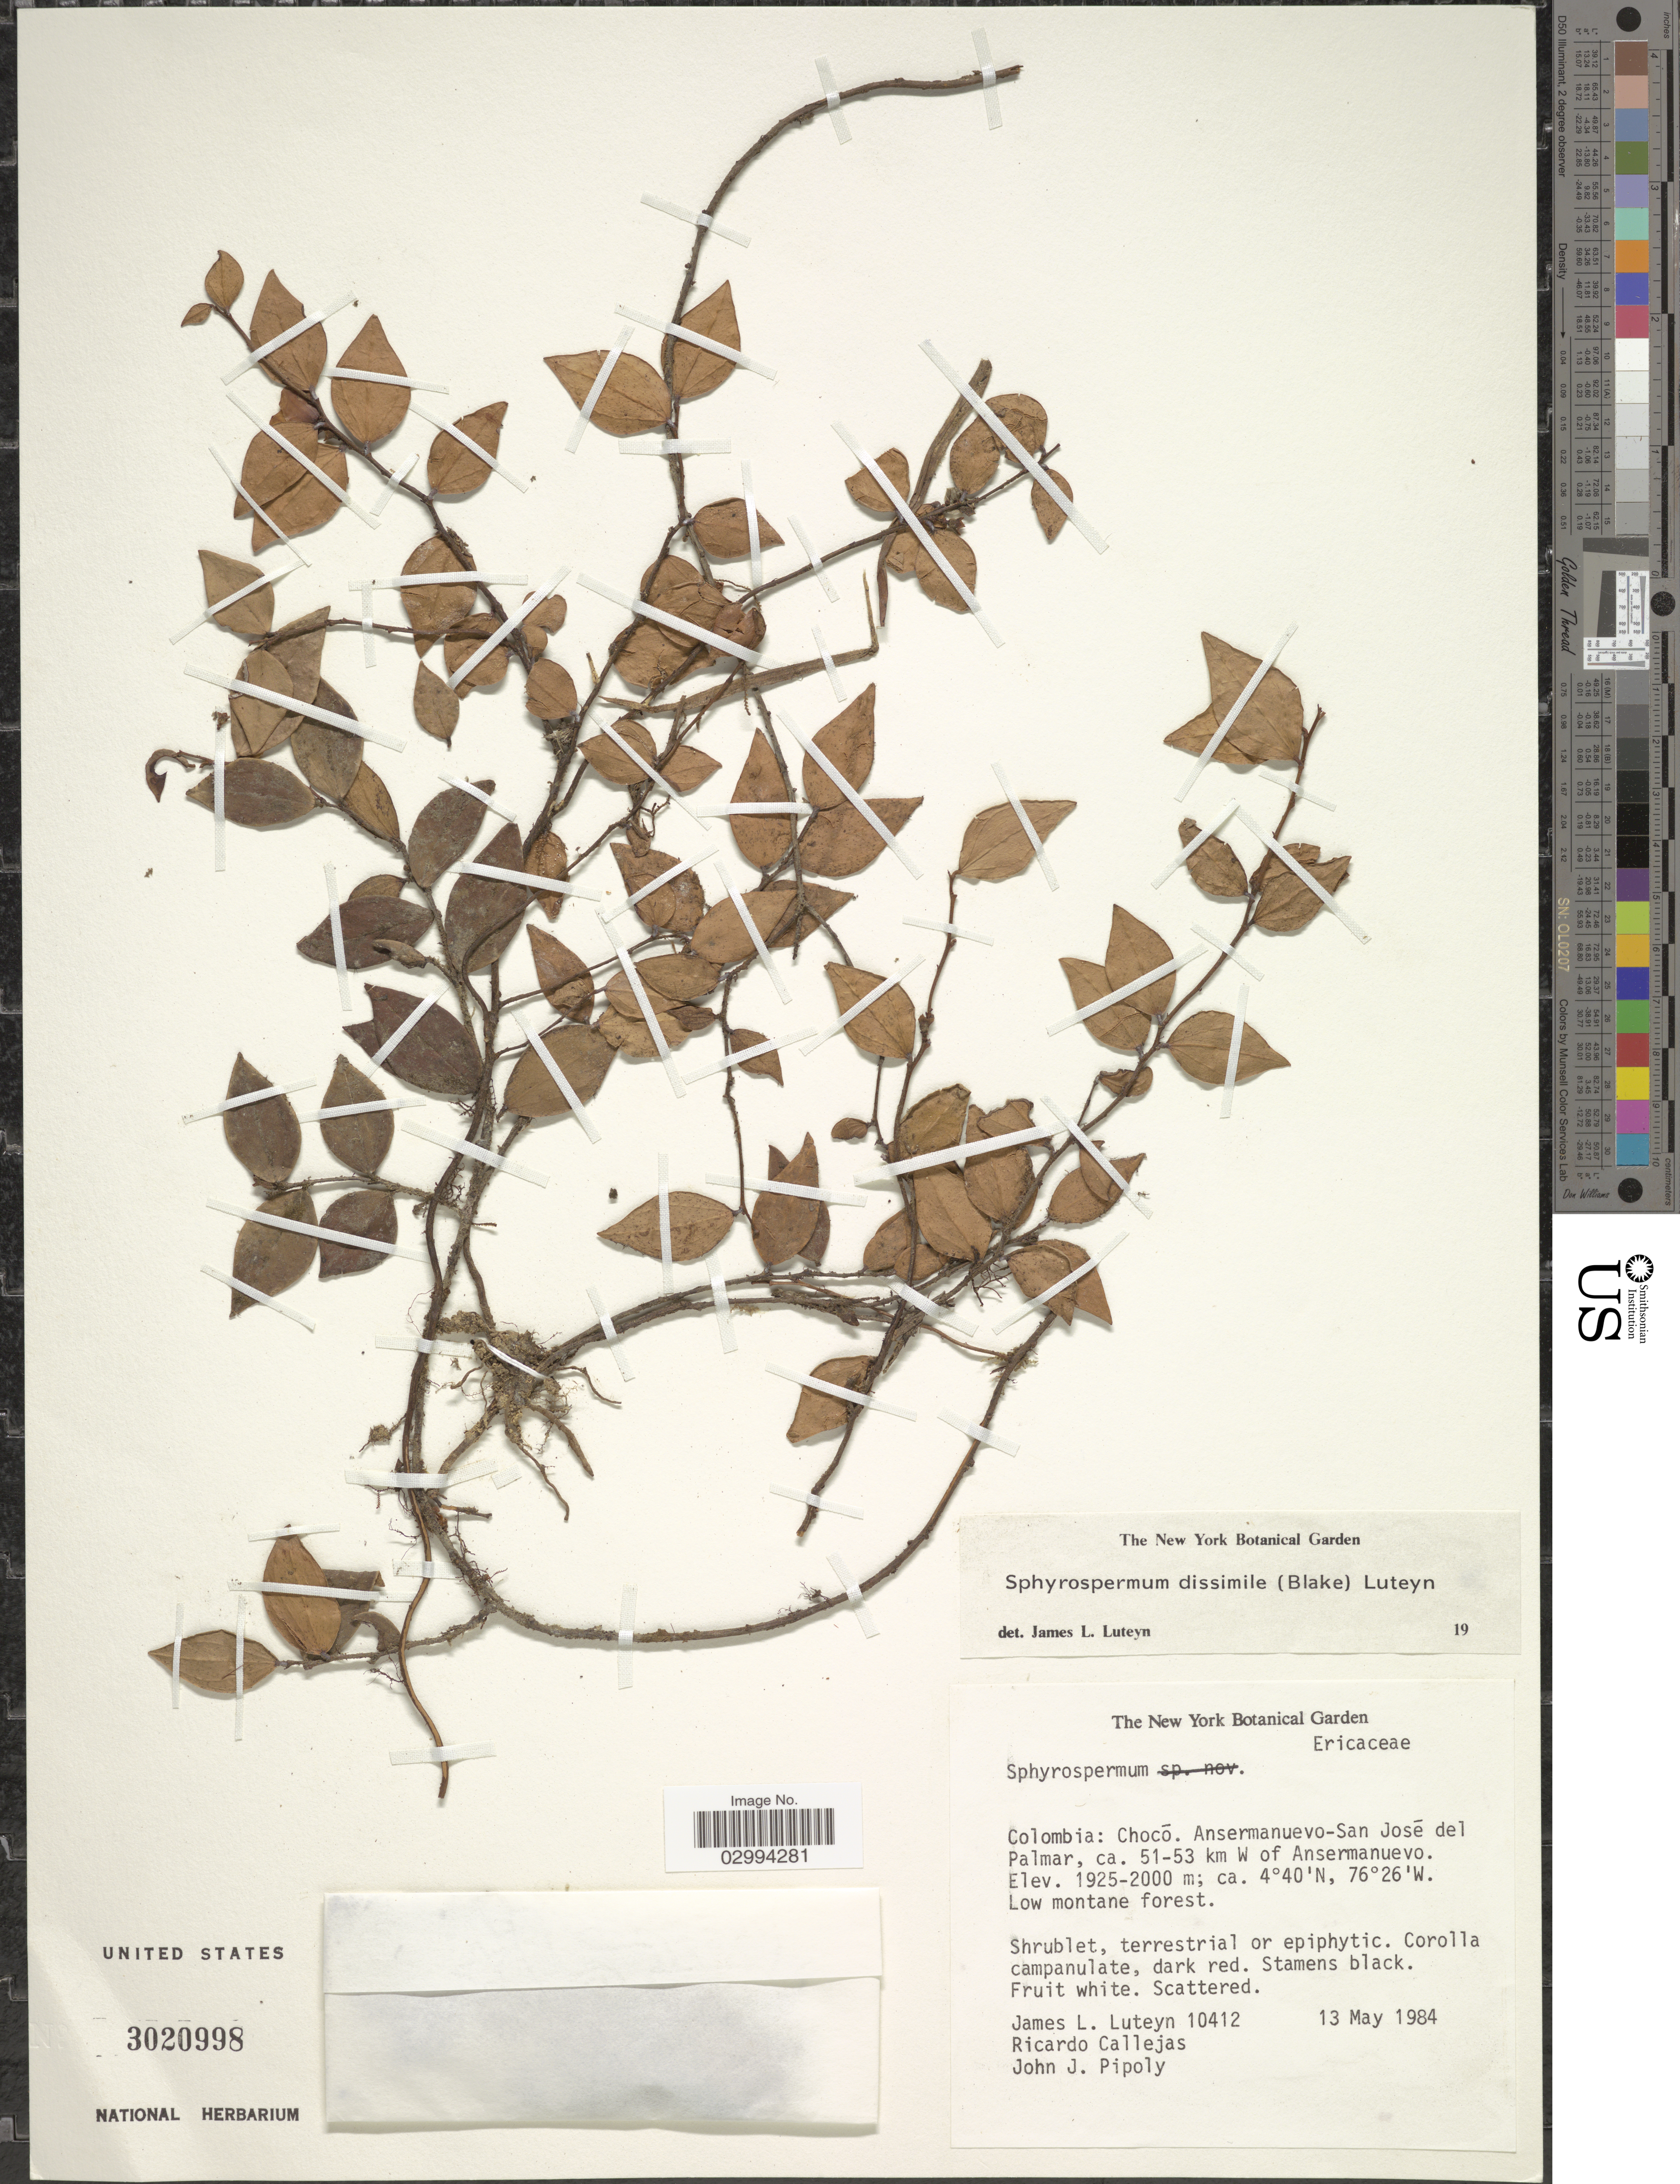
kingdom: Plantae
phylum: Tracheophyta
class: Magnoliopsida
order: Ericales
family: Ericaceae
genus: Sphyrospermum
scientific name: Sphyrospermum dissimile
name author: (S.F. Blake) Luteyn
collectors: J. Luteyn, R. Callejas & J. J. Pipoly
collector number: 10412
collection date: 1984-05-13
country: Colombia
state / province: Chocó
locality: Ansermanuevo-San José del Palmar, ca. 51-53 km W of Ansermanuevo.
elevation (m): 1925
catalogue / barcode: US 3020998